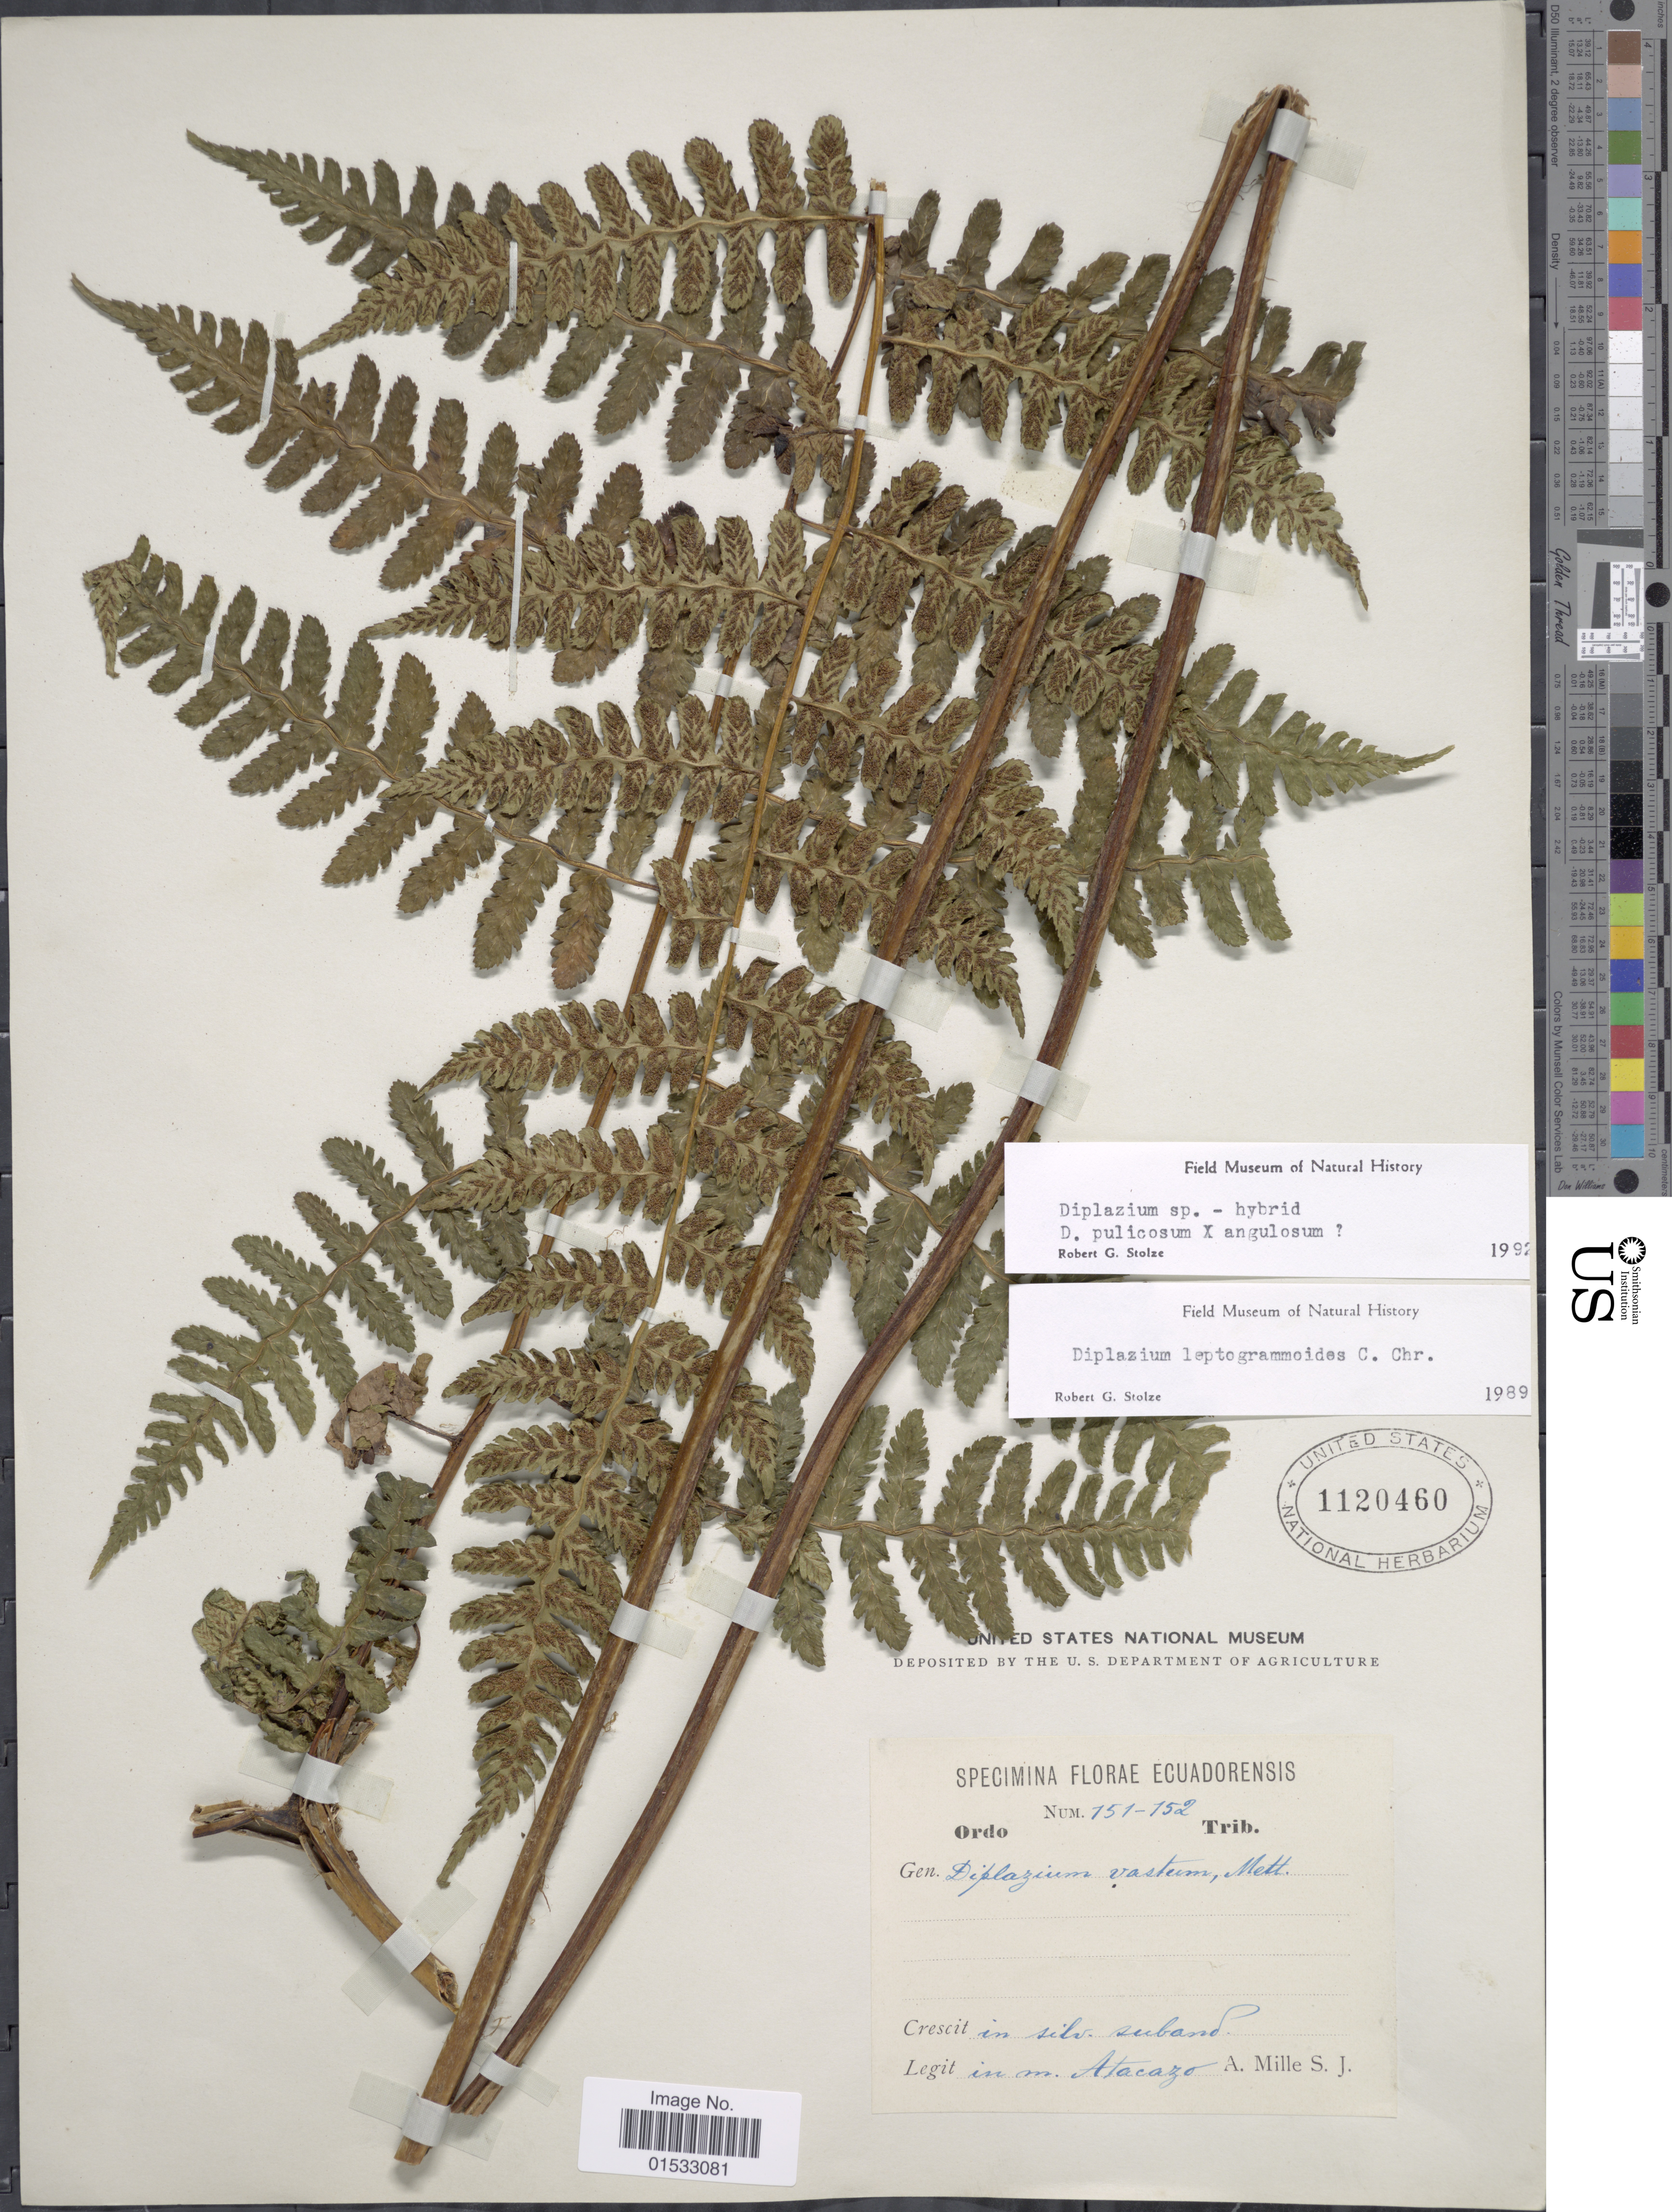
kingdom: Plantae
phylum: Tracheophyta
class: Polypodiopsida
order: Polypodiales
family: Athyriaceae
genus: Diplazium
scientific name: Diplazium pulicosum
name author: (Hook.) T. Moore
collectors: A. Mille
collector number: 151-152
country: Ecuador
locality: In m. Atacazo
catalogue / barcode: US 1120460